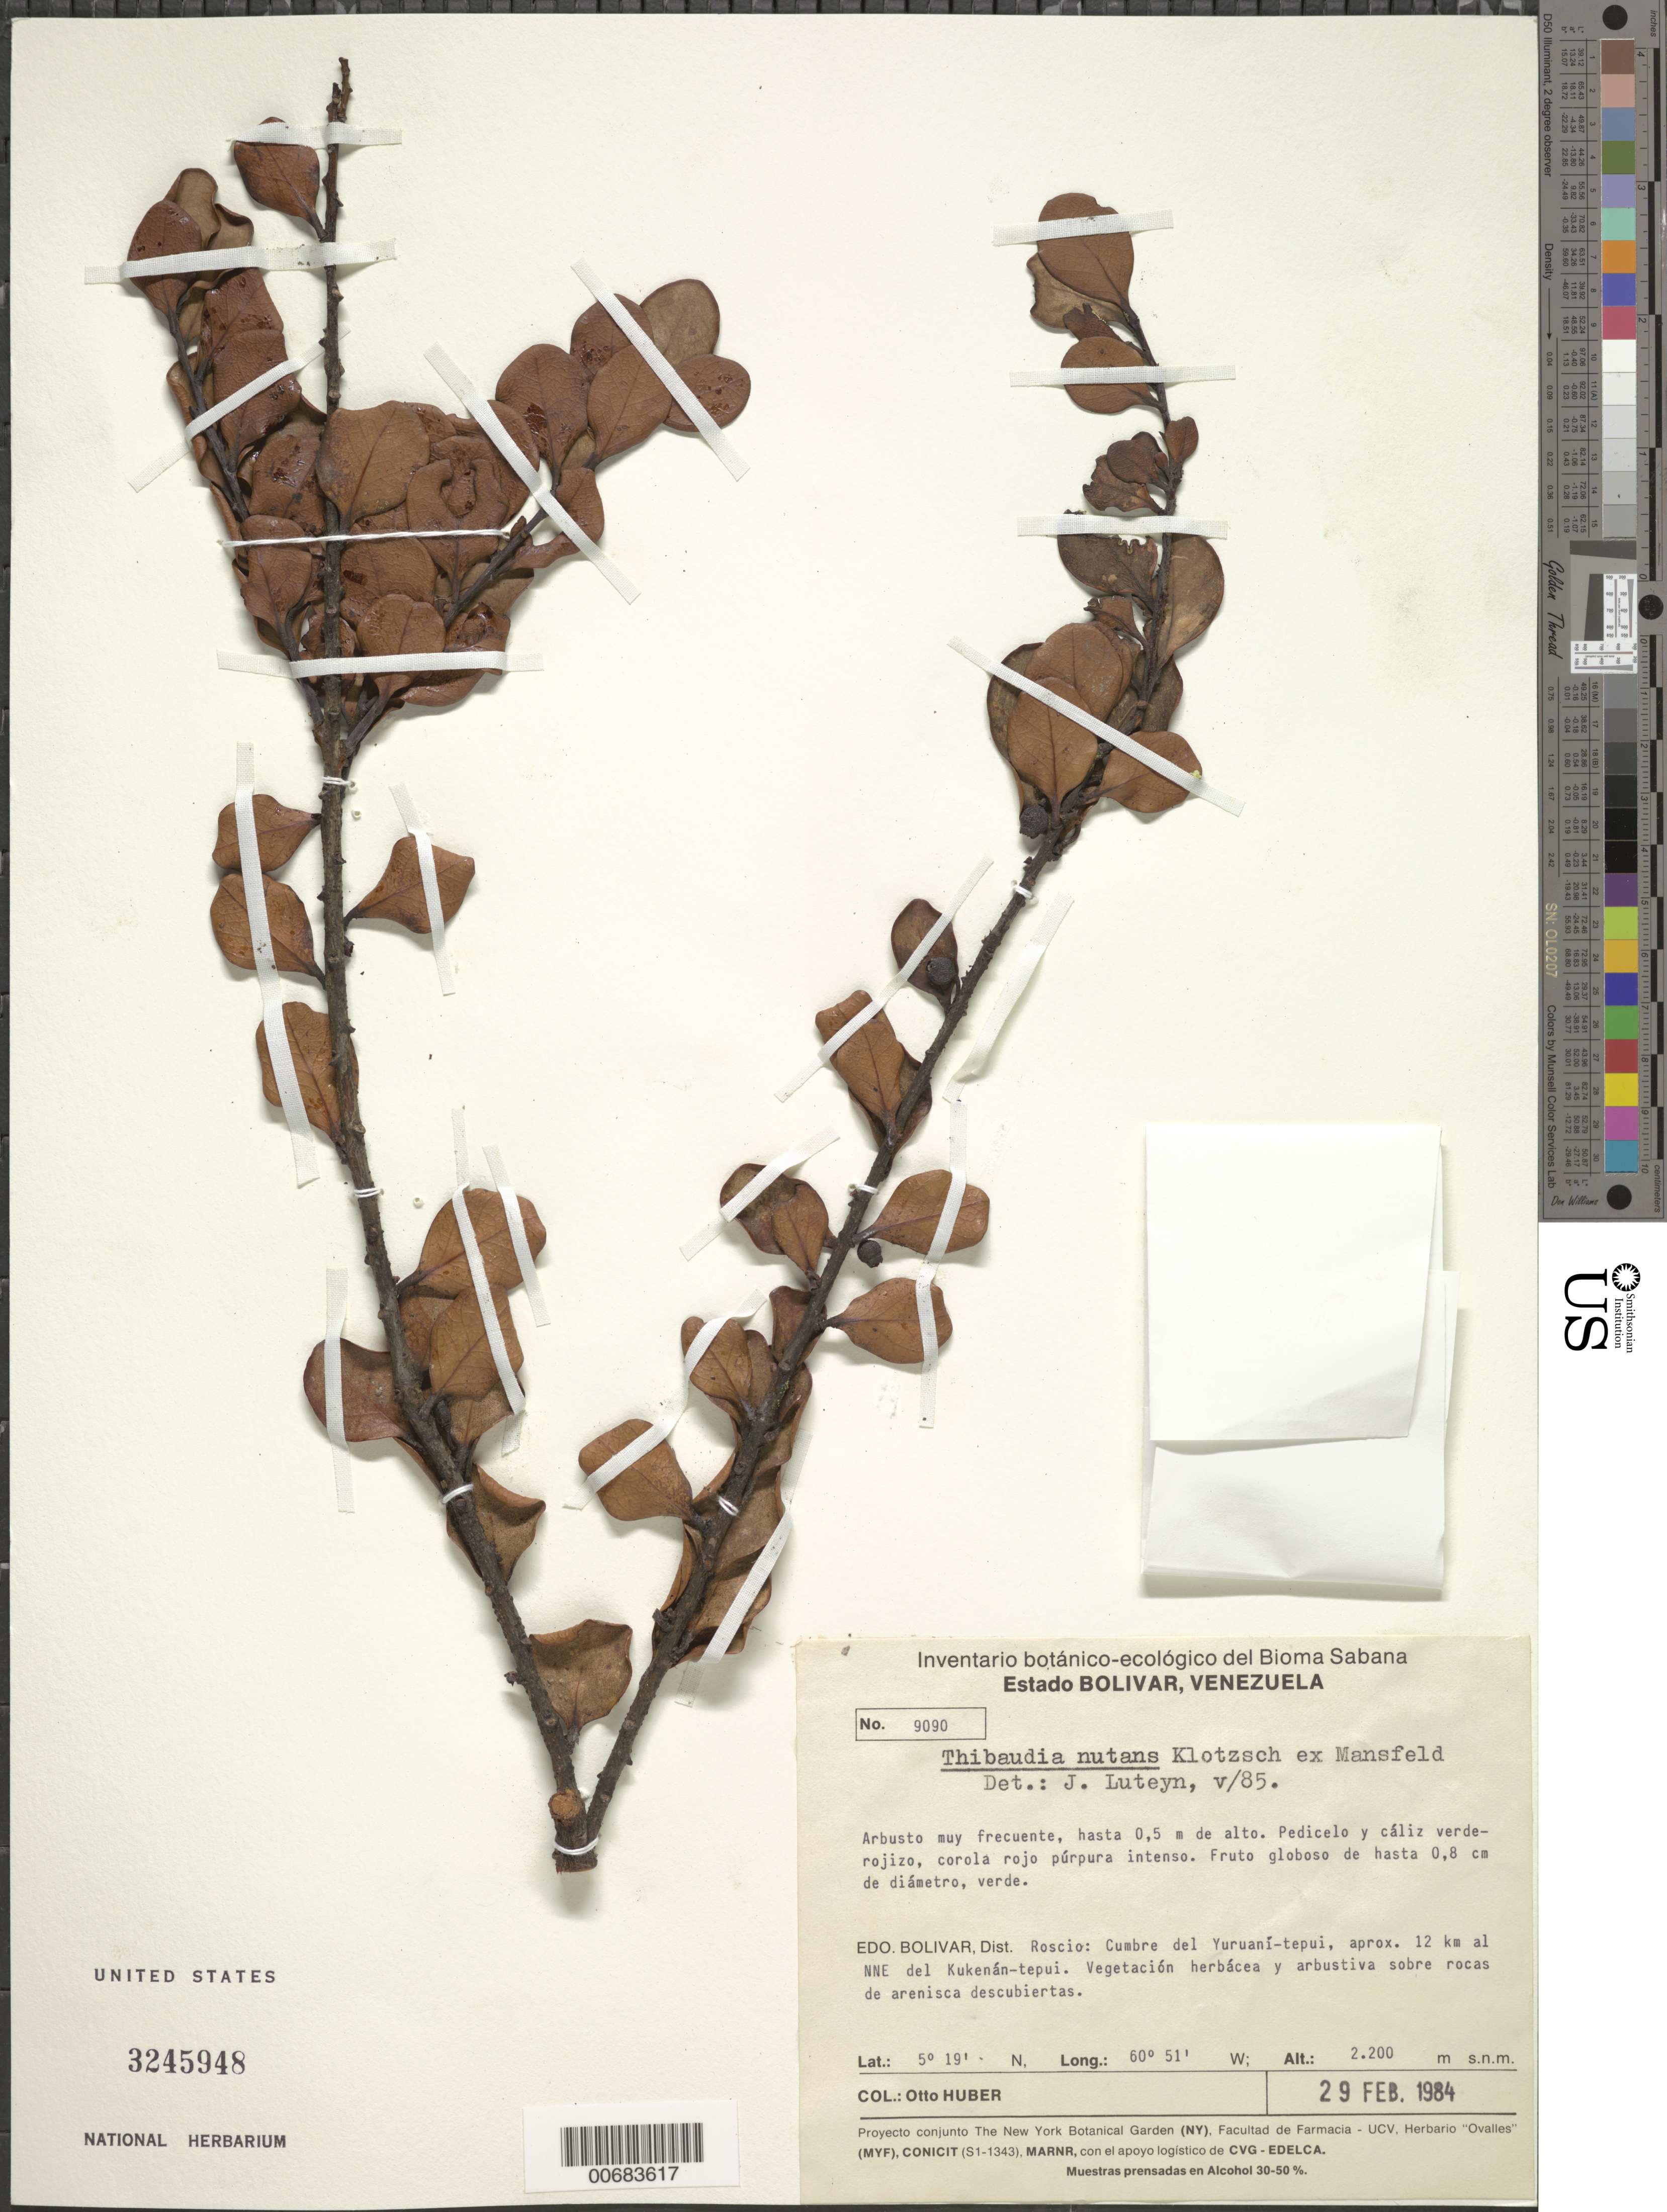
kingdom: Plantae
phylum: Tracheophyta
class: Magnoliopsida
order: Ericales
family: Ericaceae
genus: Thibaudia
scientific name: Thibaudia nutans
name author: Klotzsch ex Mansf.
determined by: Luteyn, J. L.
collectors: O. Huber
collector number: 9090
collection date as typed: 29-Feb-84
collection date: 1984-02-29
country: Venezuela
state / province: Bolívar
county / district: Roscio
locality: Yuraní-tepuí, cumbre, 12 km NNE del Kukenán-tepuí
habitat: Vegetación herbacea y arbustiva sobre rocas de arenisca descubiertas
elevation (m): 2200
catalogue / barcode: US 3245948